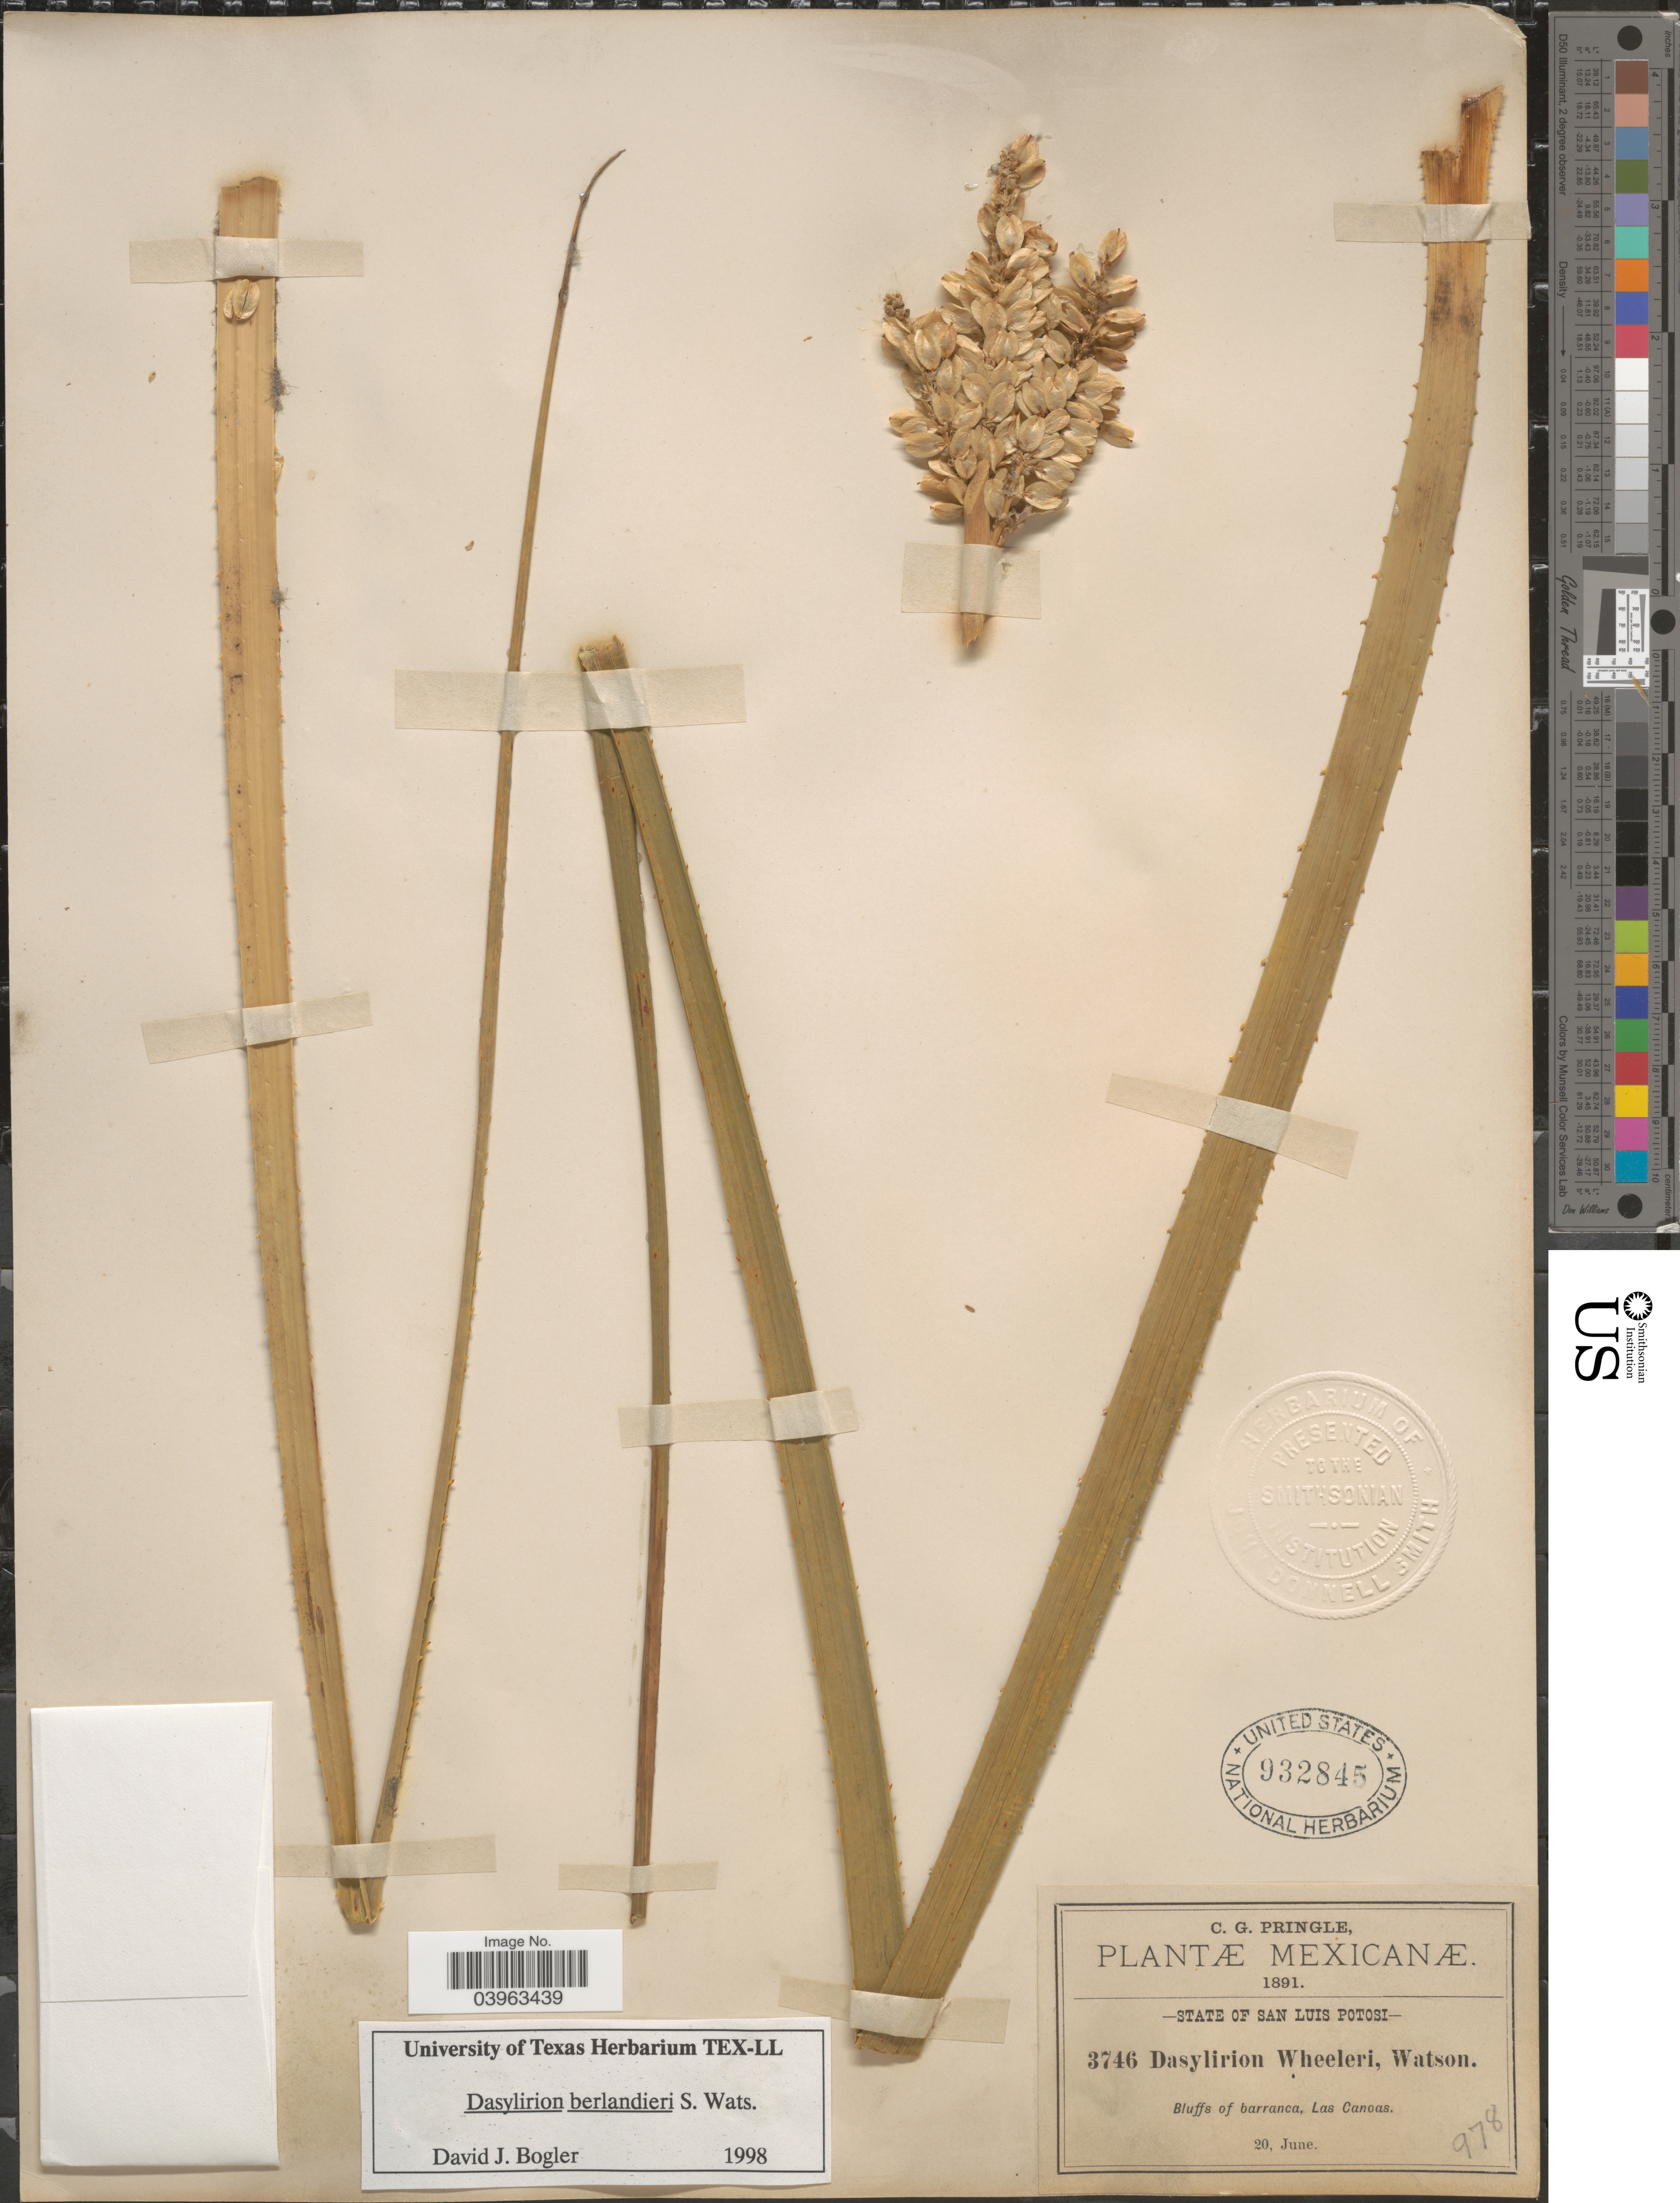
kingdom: Plantae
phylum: Tracheophyta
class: Liliopsida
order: Asparagales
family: Asparagaceae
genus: Dasylirion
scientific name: Dasylirion berlandieri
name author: S. Watson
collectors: C. G. Pringle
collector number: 3746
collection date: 1891-06-20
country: Mexico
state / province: San Luis Potosí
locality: Bluffs of barranca, Las Canoas.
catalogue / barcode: US 932845